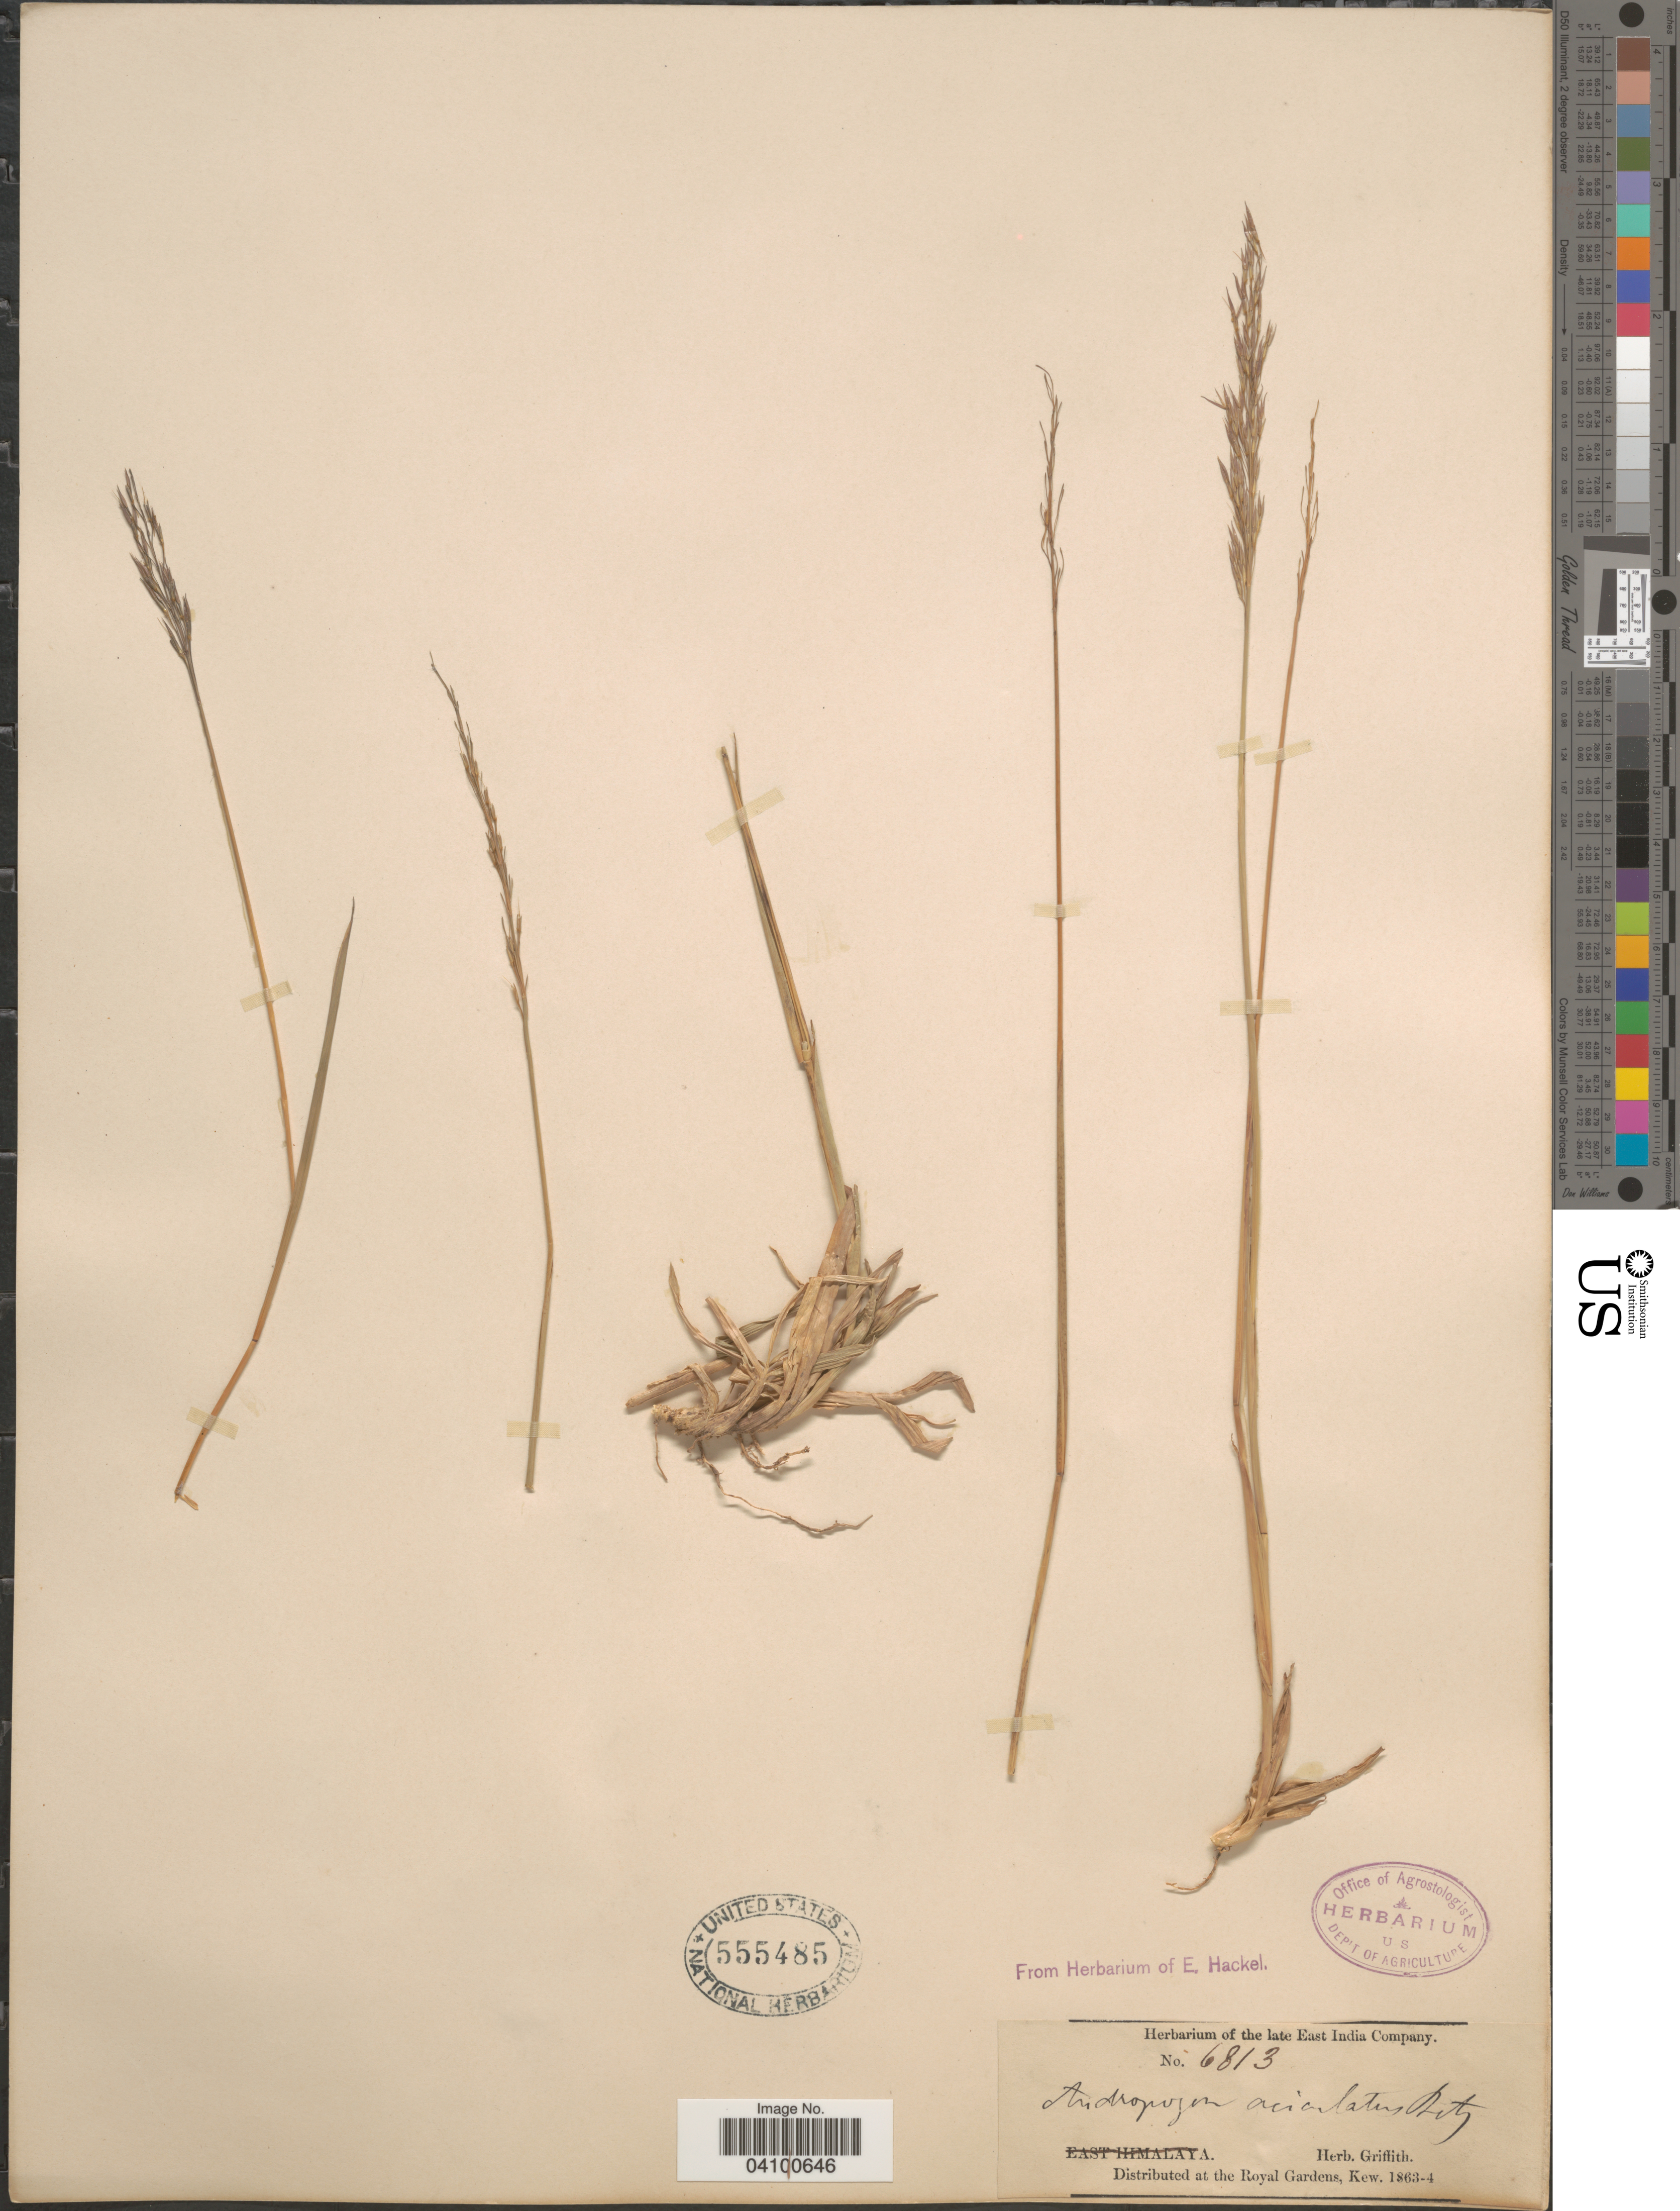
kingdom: Plantae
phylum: Tracheophyta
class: Liliopsida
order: Poales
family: Poaceae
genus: Chrysopogon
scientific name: Chrysopogon aciculatus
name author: (Retz.) Trin.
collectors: ex herb. Griffith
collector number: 6813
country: India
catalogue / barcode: US 555485